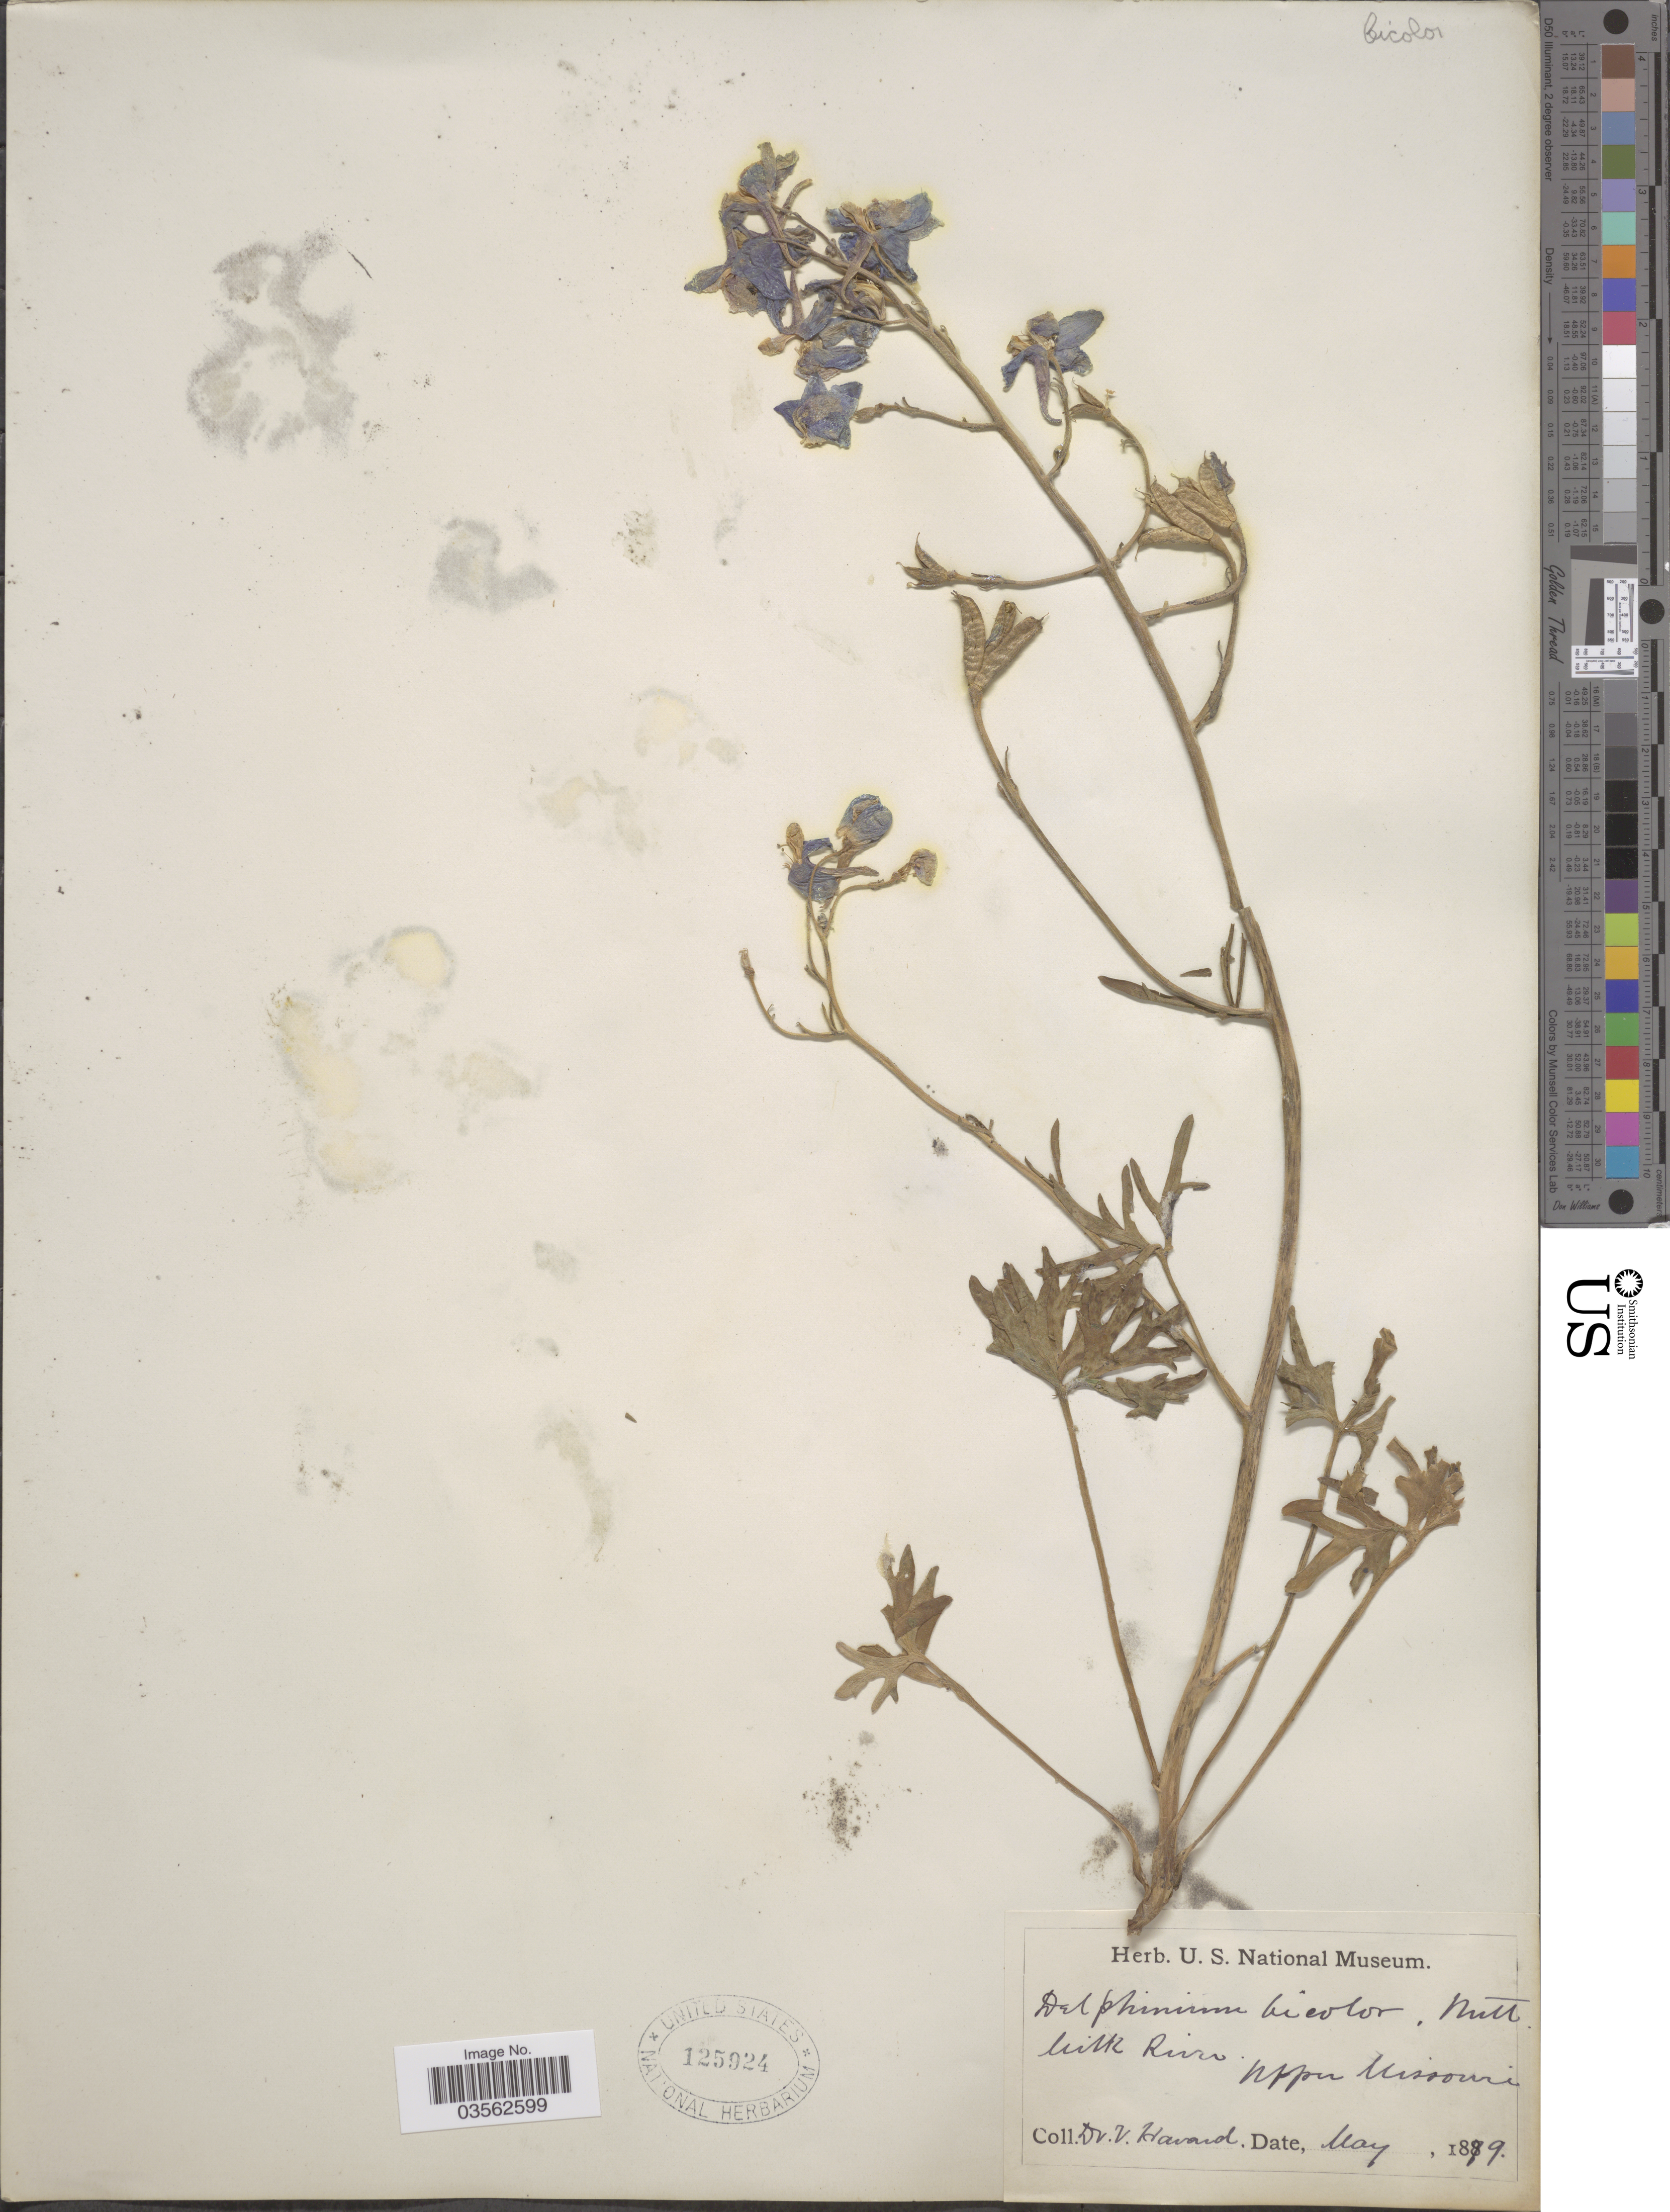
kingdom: Plantae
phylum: Tracheophyta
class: Magnoliopsida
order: Ranunculales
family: Ranunculaceae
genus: Delphinium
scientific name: Delphinium bicolor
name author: Nutt.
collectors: V. Havard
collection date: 1879-05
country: United States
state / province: Missouri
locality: Milk River. Upper Missouri.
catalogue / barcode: US 125924